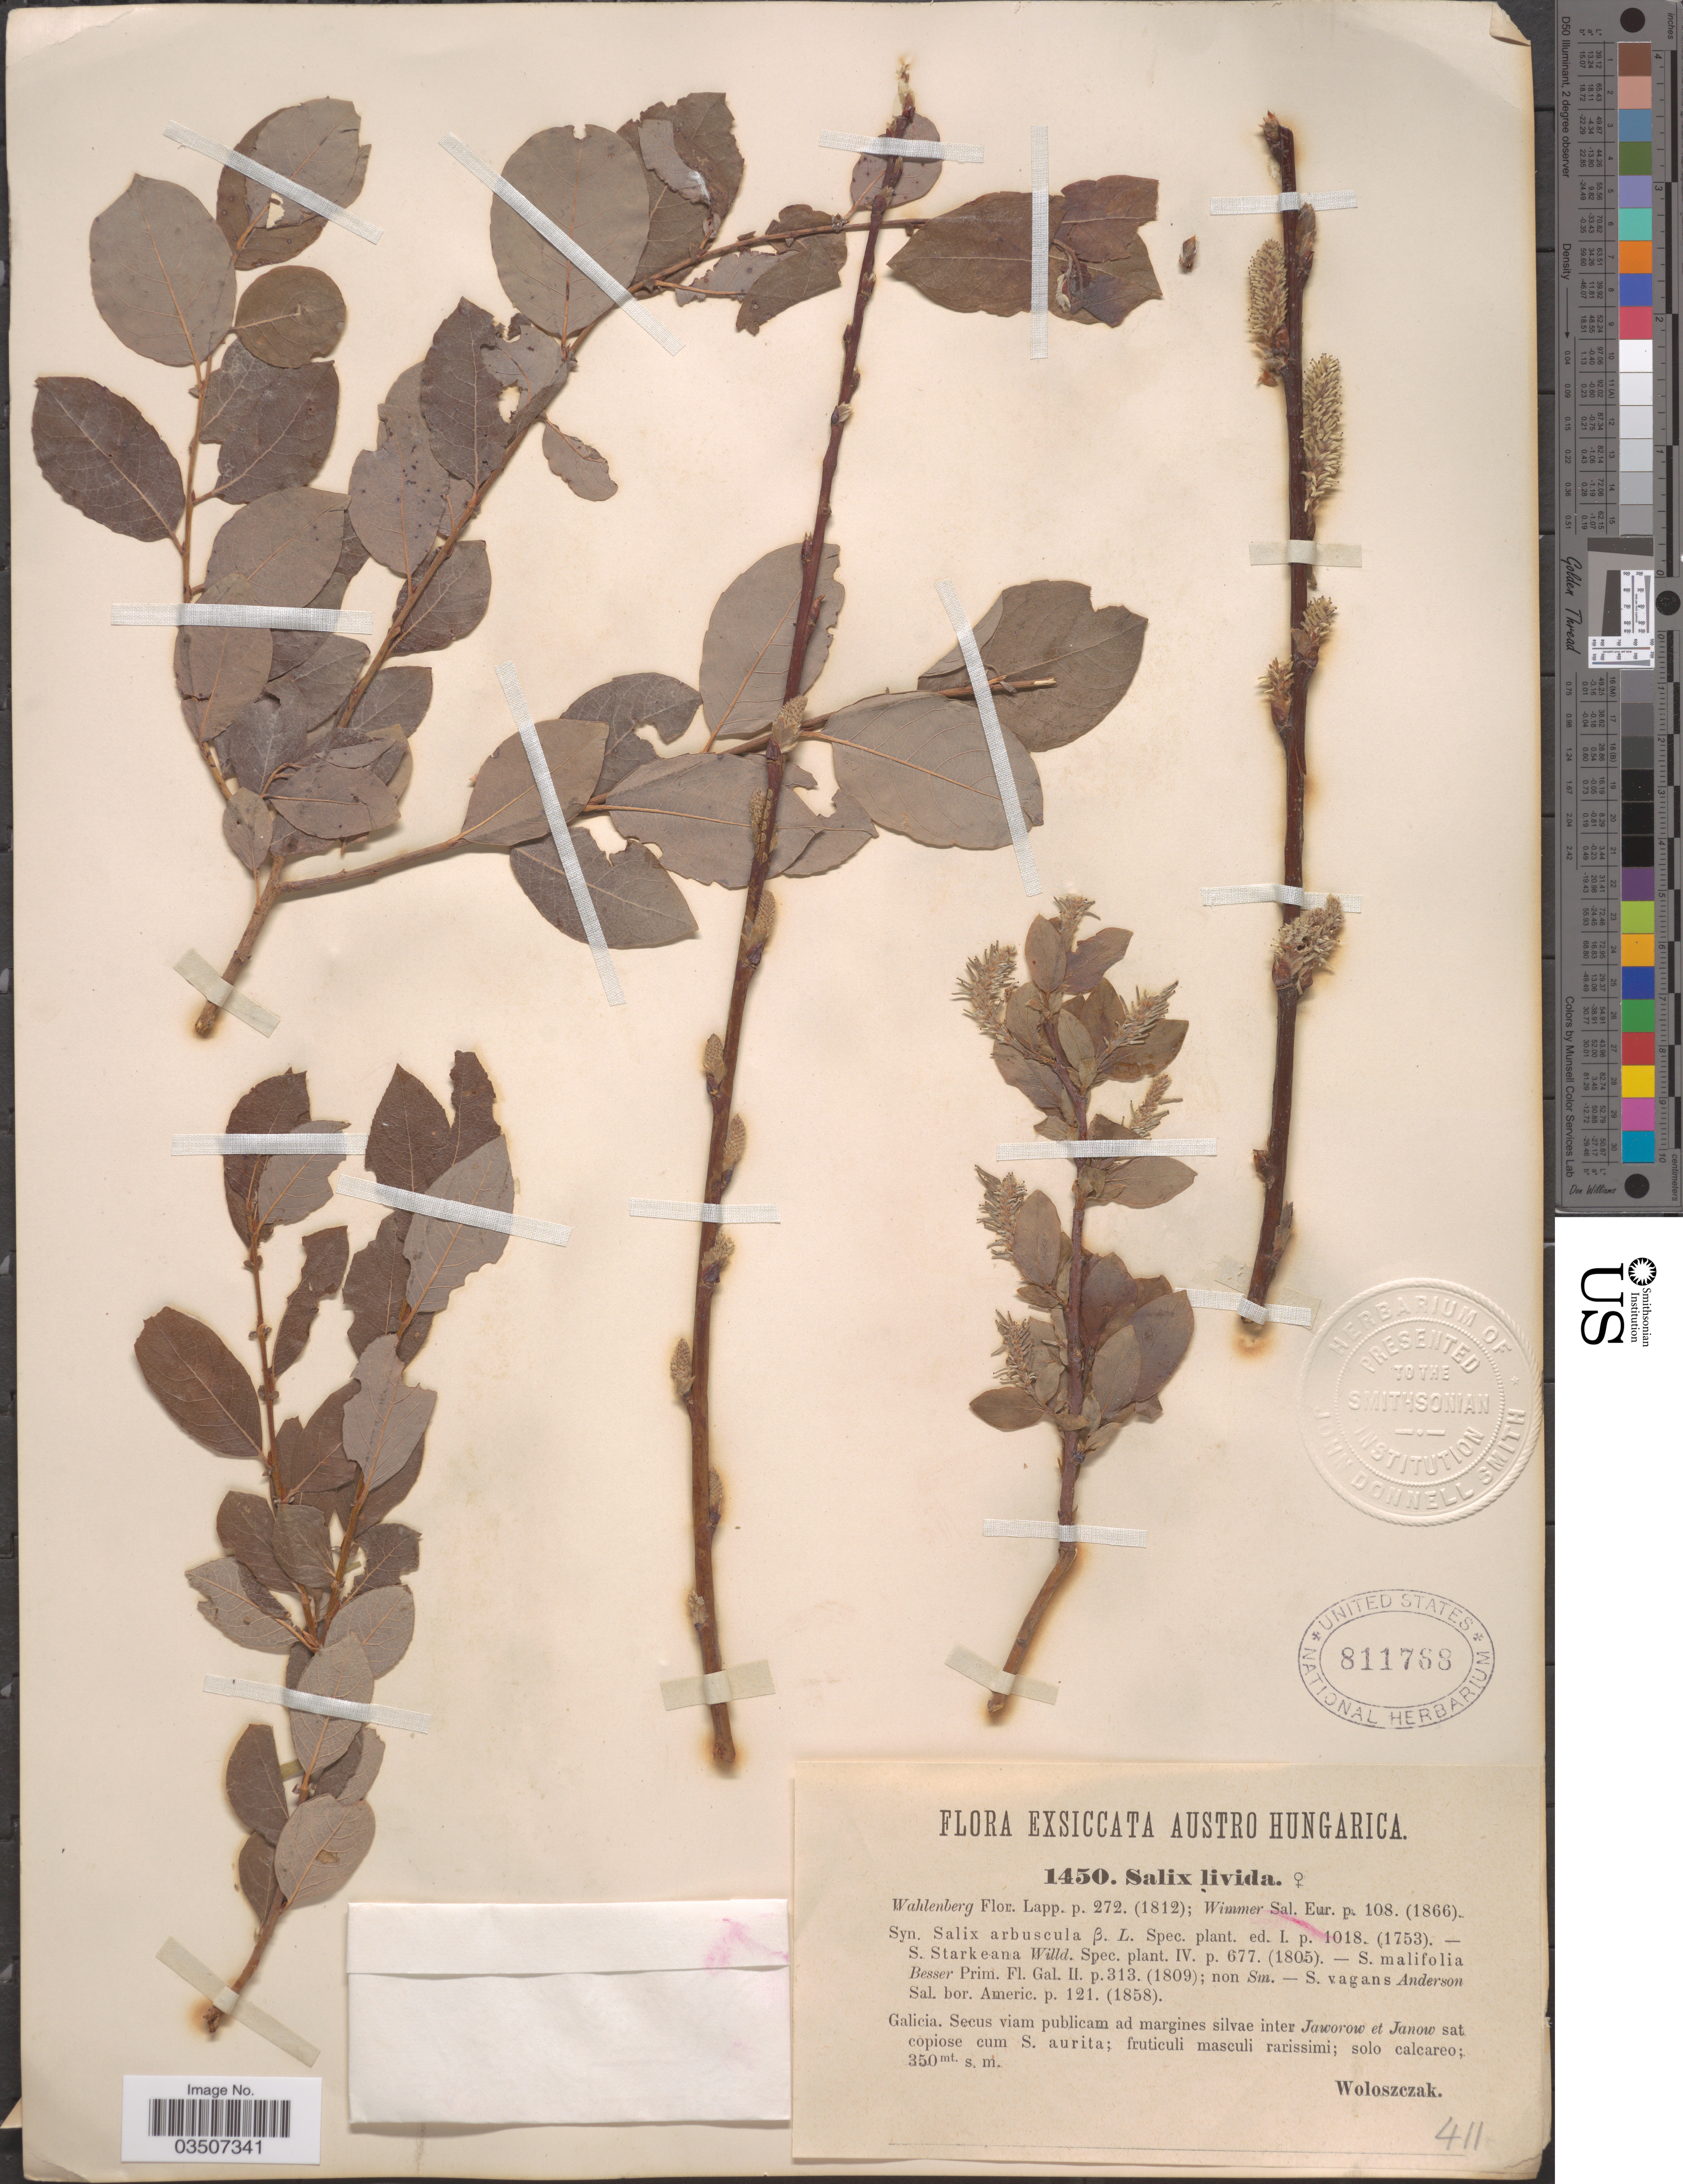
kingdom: Plantae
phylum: Tracheophyta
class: Magnoliopsida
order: Malpighiales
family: Salicaceae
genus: Salix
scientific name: Salix starkeana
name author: Willd.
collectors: Woloszczak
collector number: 1450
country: Spain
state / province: Galicia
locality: Austro-Hungarica. Secus viam publicam ad margines silvae inter Jaworow et Janow.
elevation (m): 350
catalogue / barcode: US 811768